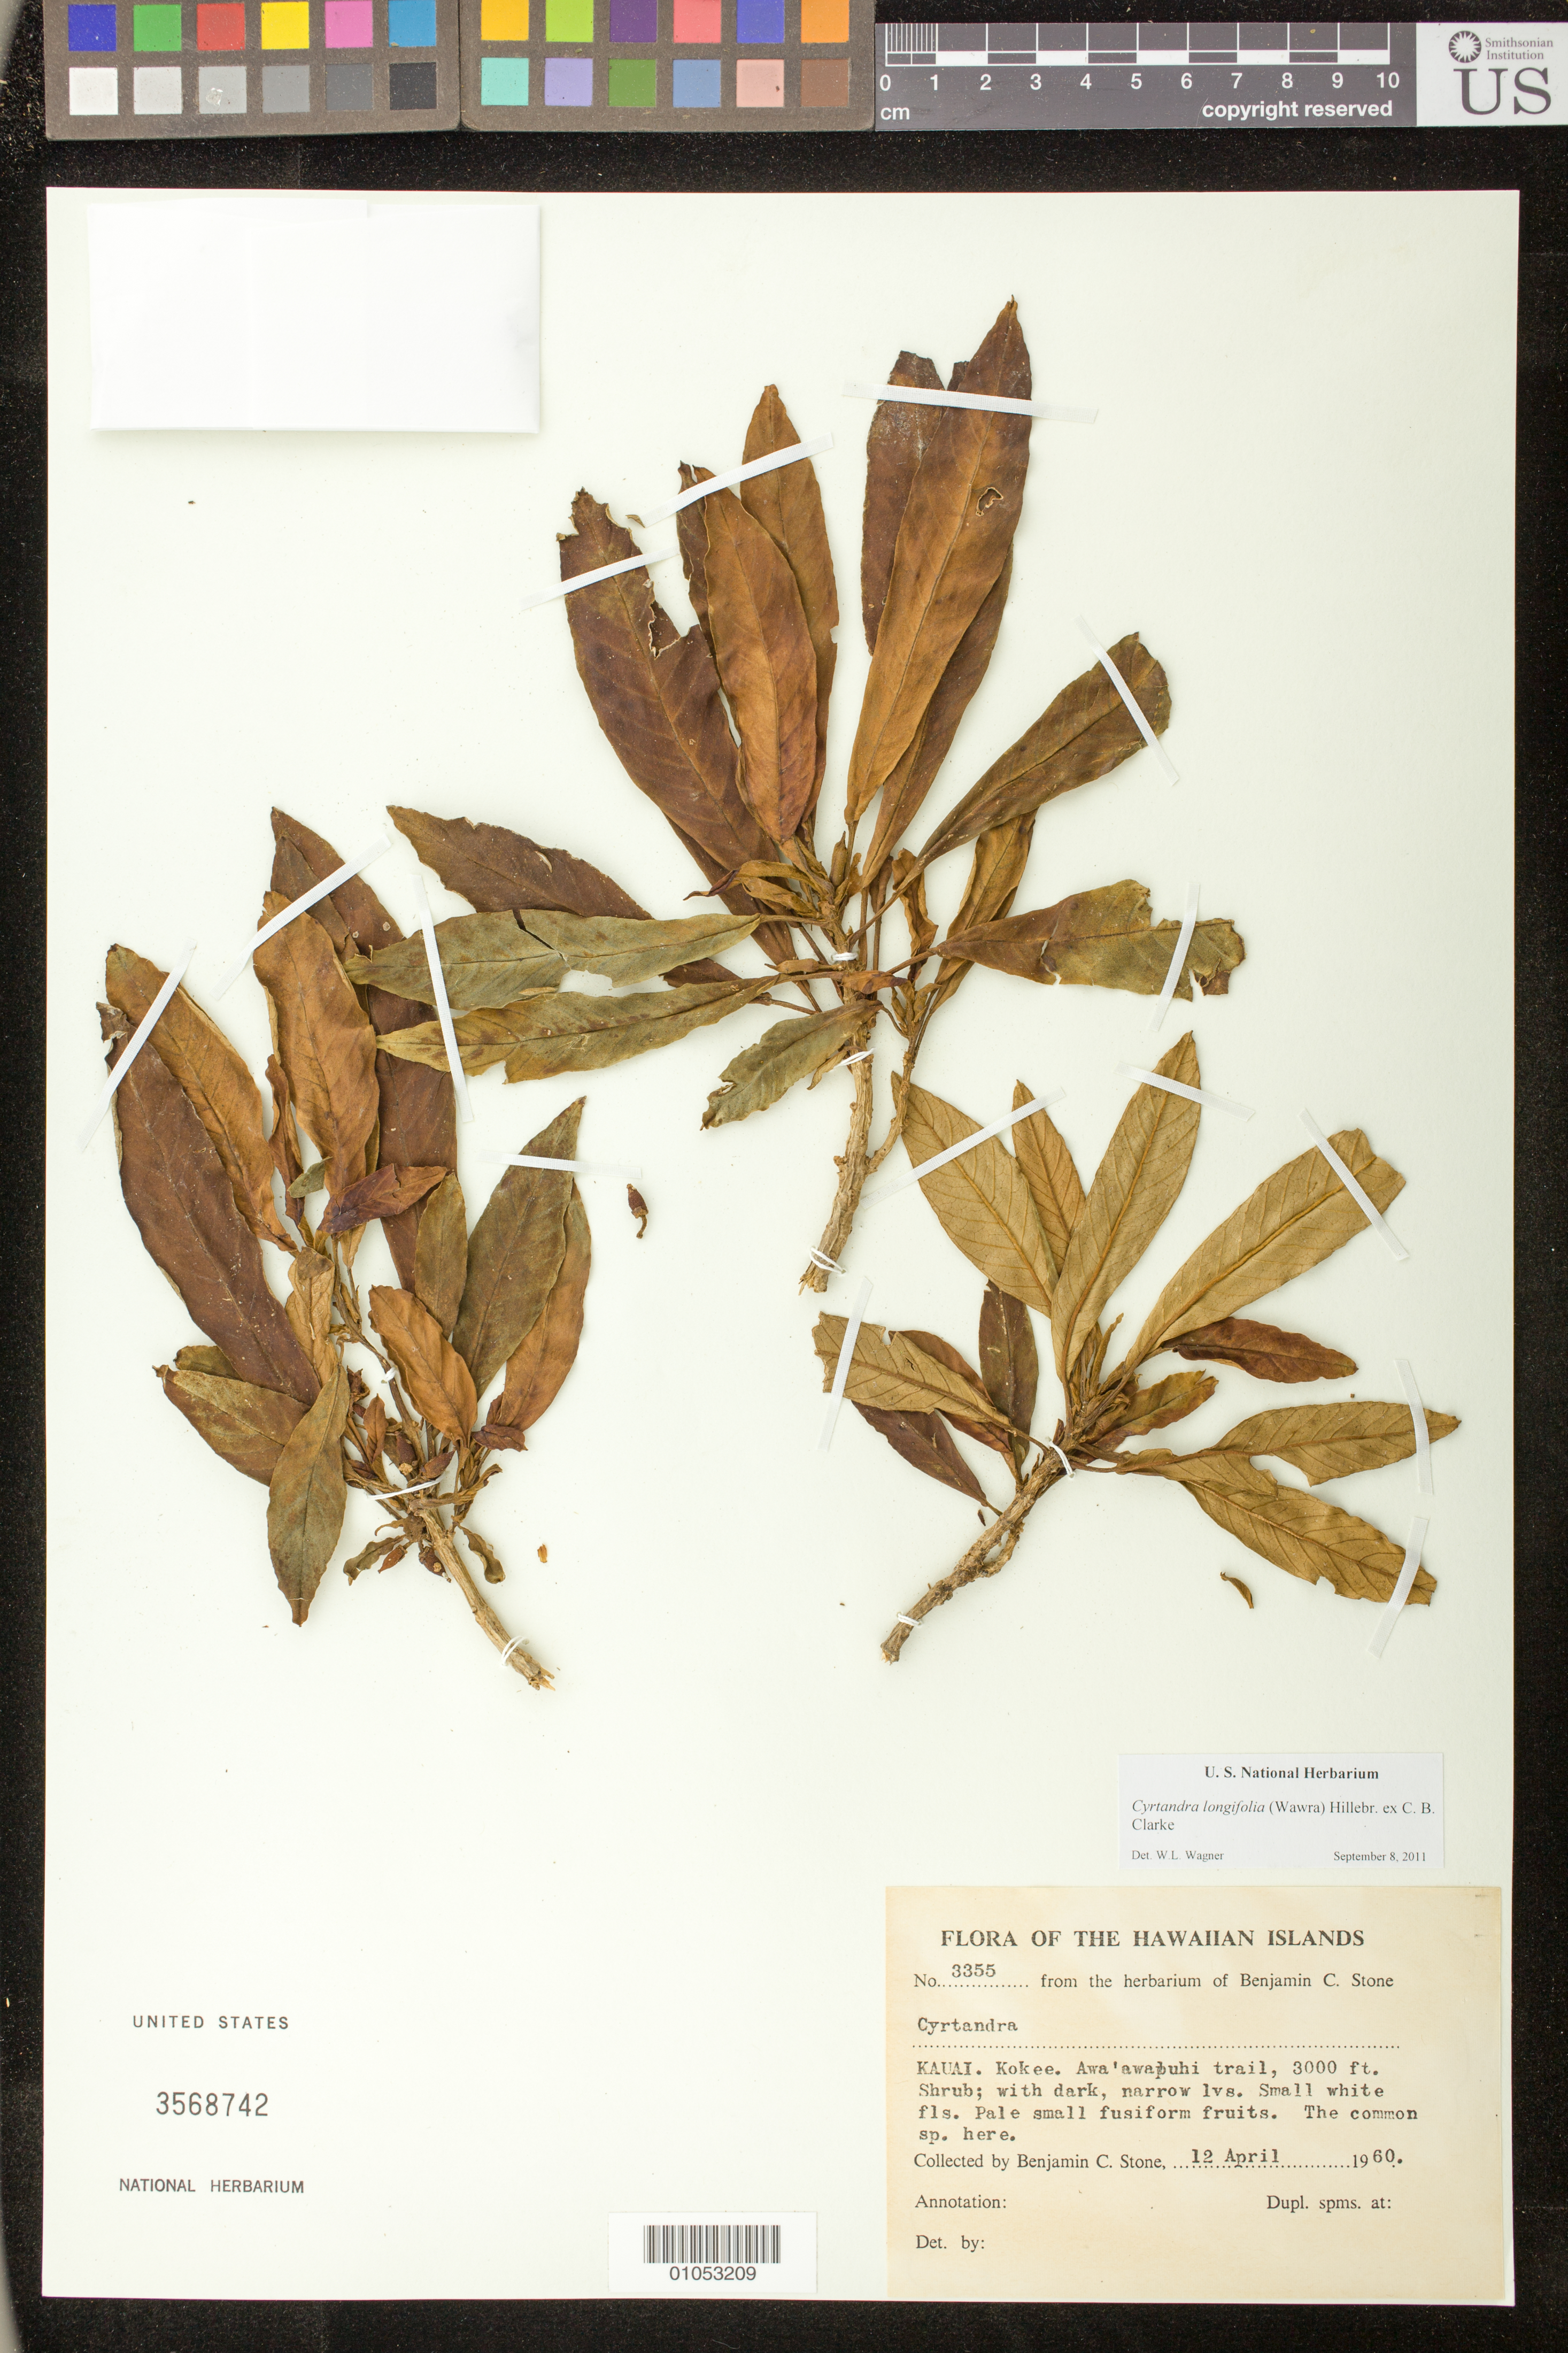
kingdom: Plantae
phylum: Tracheophyta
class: Magnoliopsida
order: Lamiales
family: Gesneriaceae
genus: Cyrtandra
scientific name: Cyrtandra longifolia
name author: (Wawra) Hillebr. ex C.B. Clarke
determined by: Wagner, W. L., (BOT), Smithsonian Institution - National Museum of Natural History (UNITED STATES)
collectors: B. C. Stone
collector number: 3355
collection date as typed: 12 Apr 1960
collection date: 1960-04-12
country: United States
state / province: Hawaii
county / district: Kauai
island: Kaua'i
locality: Kokee. Awa'awapuhiu trail.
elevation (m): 914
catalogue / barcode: US 3568742